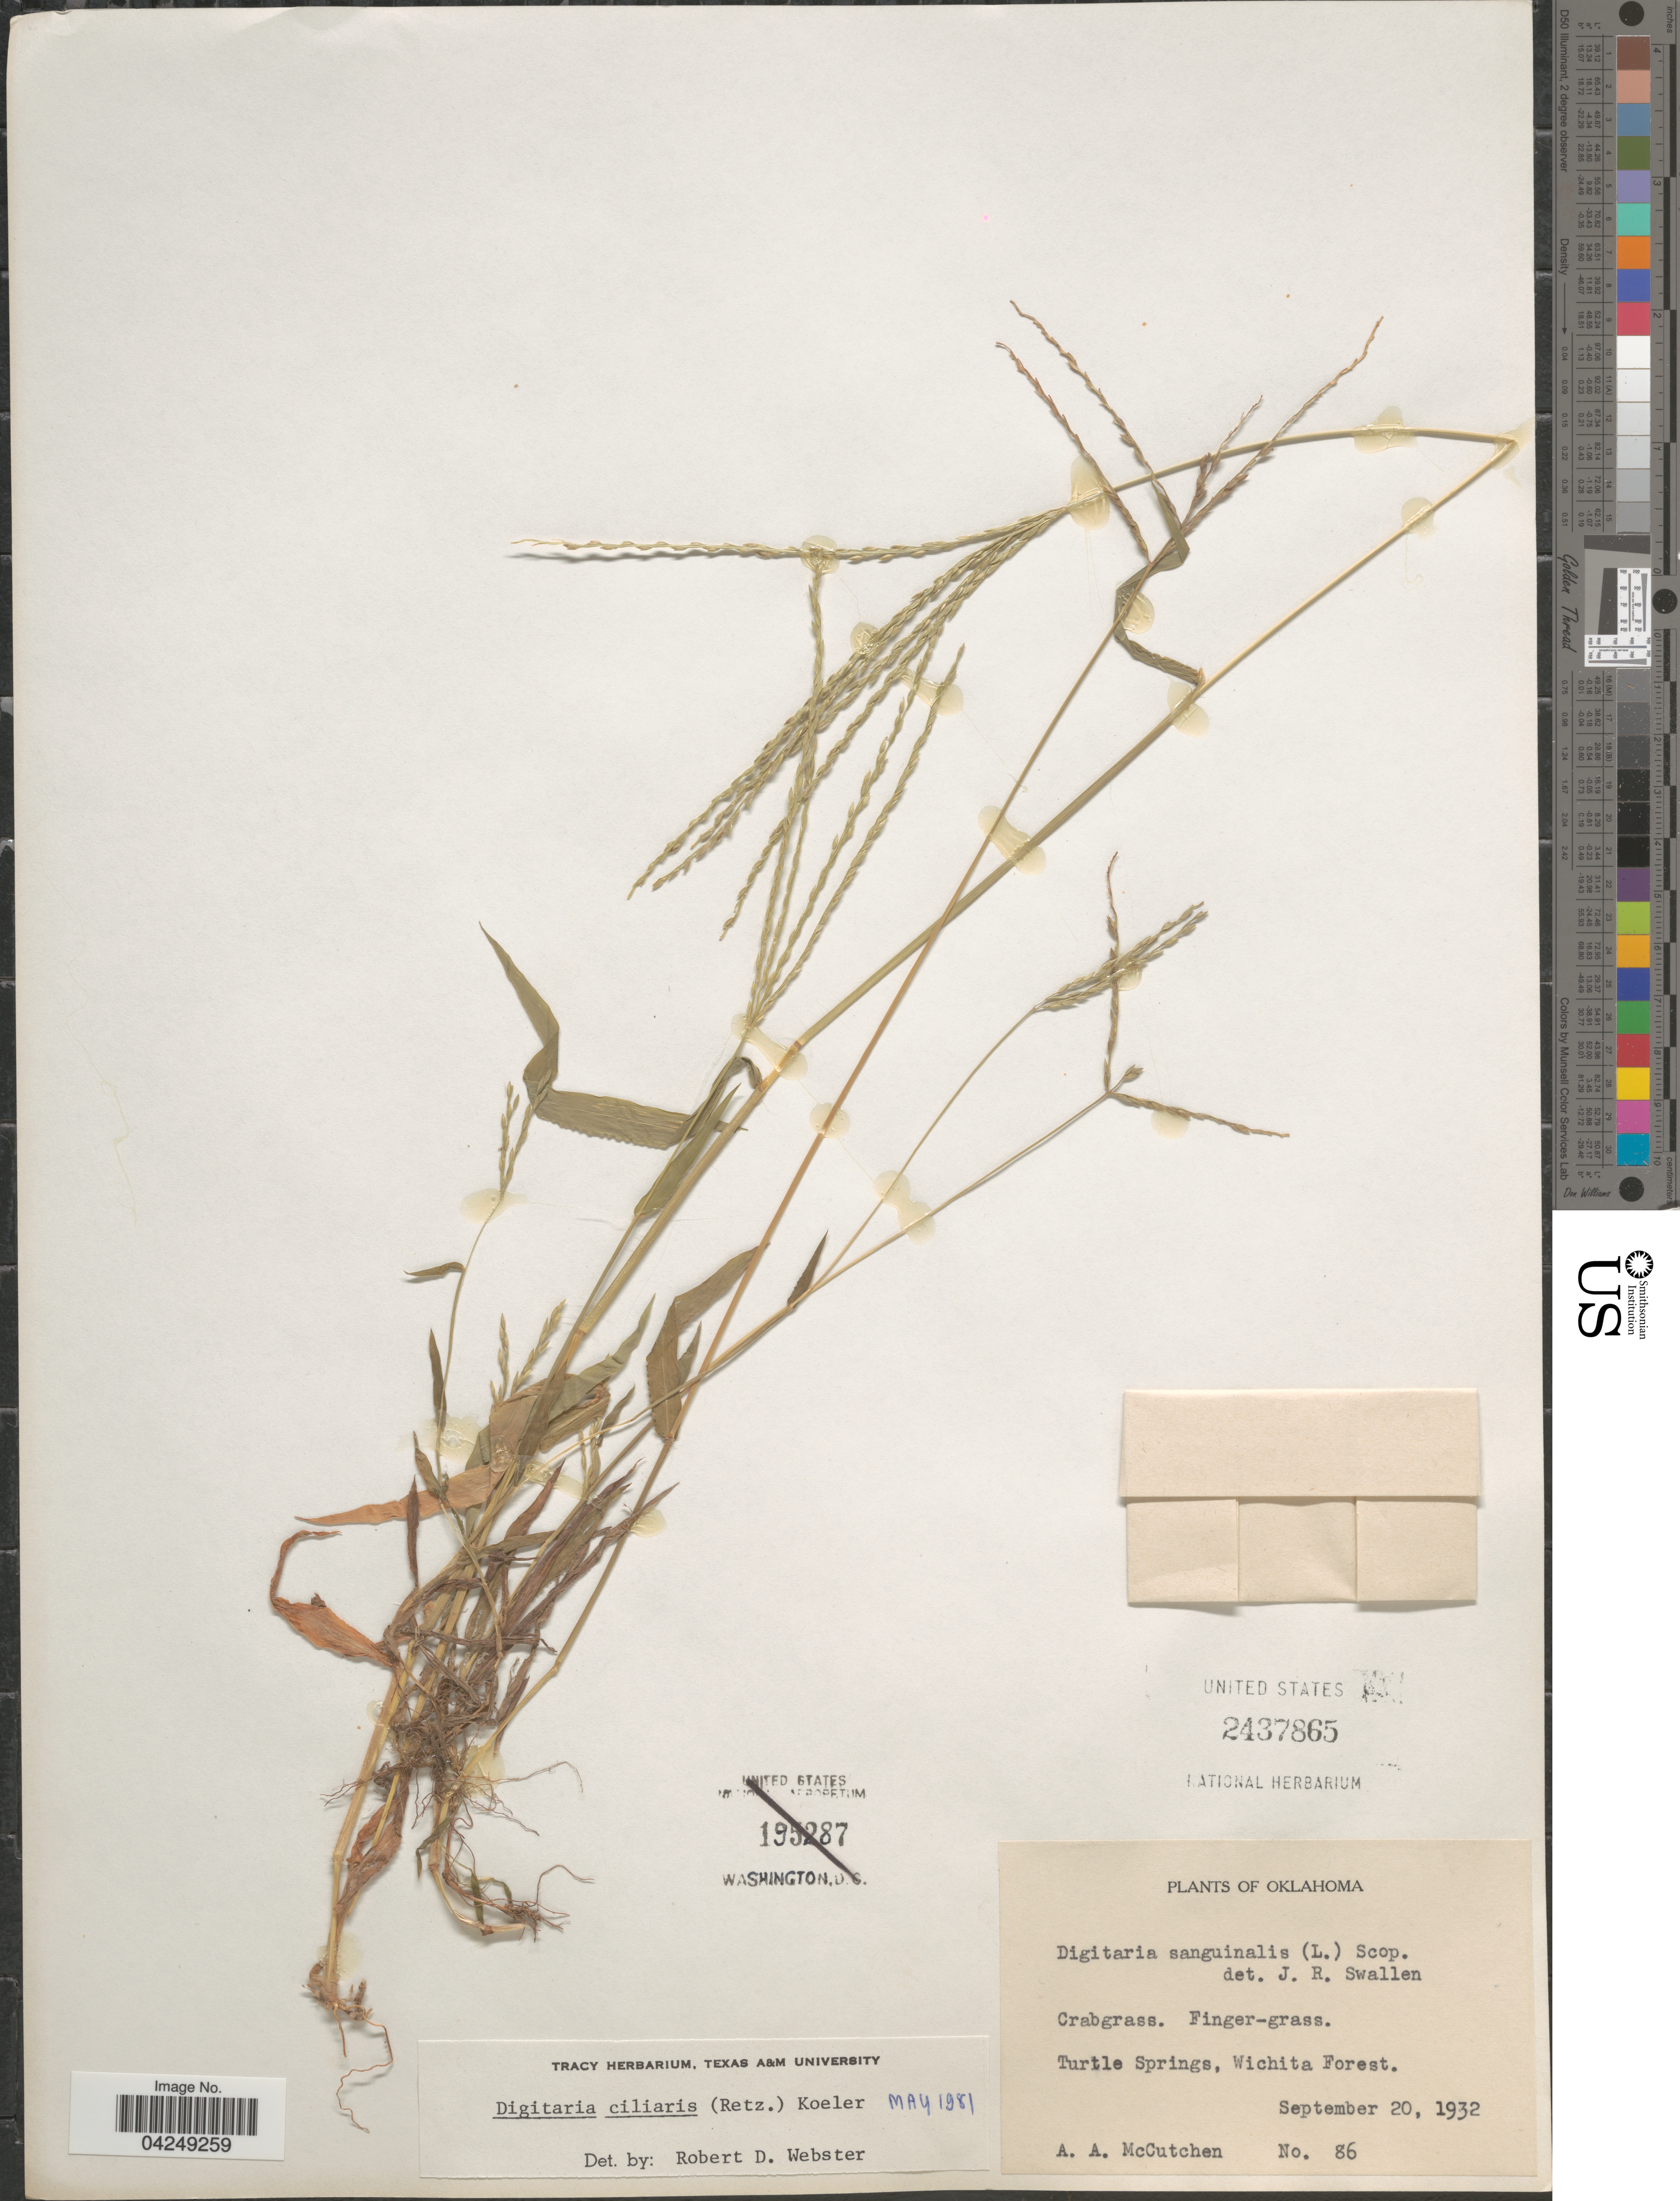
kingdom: Plantae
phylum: Tracheophyta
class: Liliopsida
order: Poales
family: Poaceae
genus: Digitaria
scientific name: Digitaria ciliaris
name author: (Retz.) Koeler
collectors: A. McCutchen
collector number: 86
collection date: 1932-09-20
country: United States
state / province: Oklahoma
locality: Turtle Springs, Wichita Forest.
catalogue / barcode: US 2437865